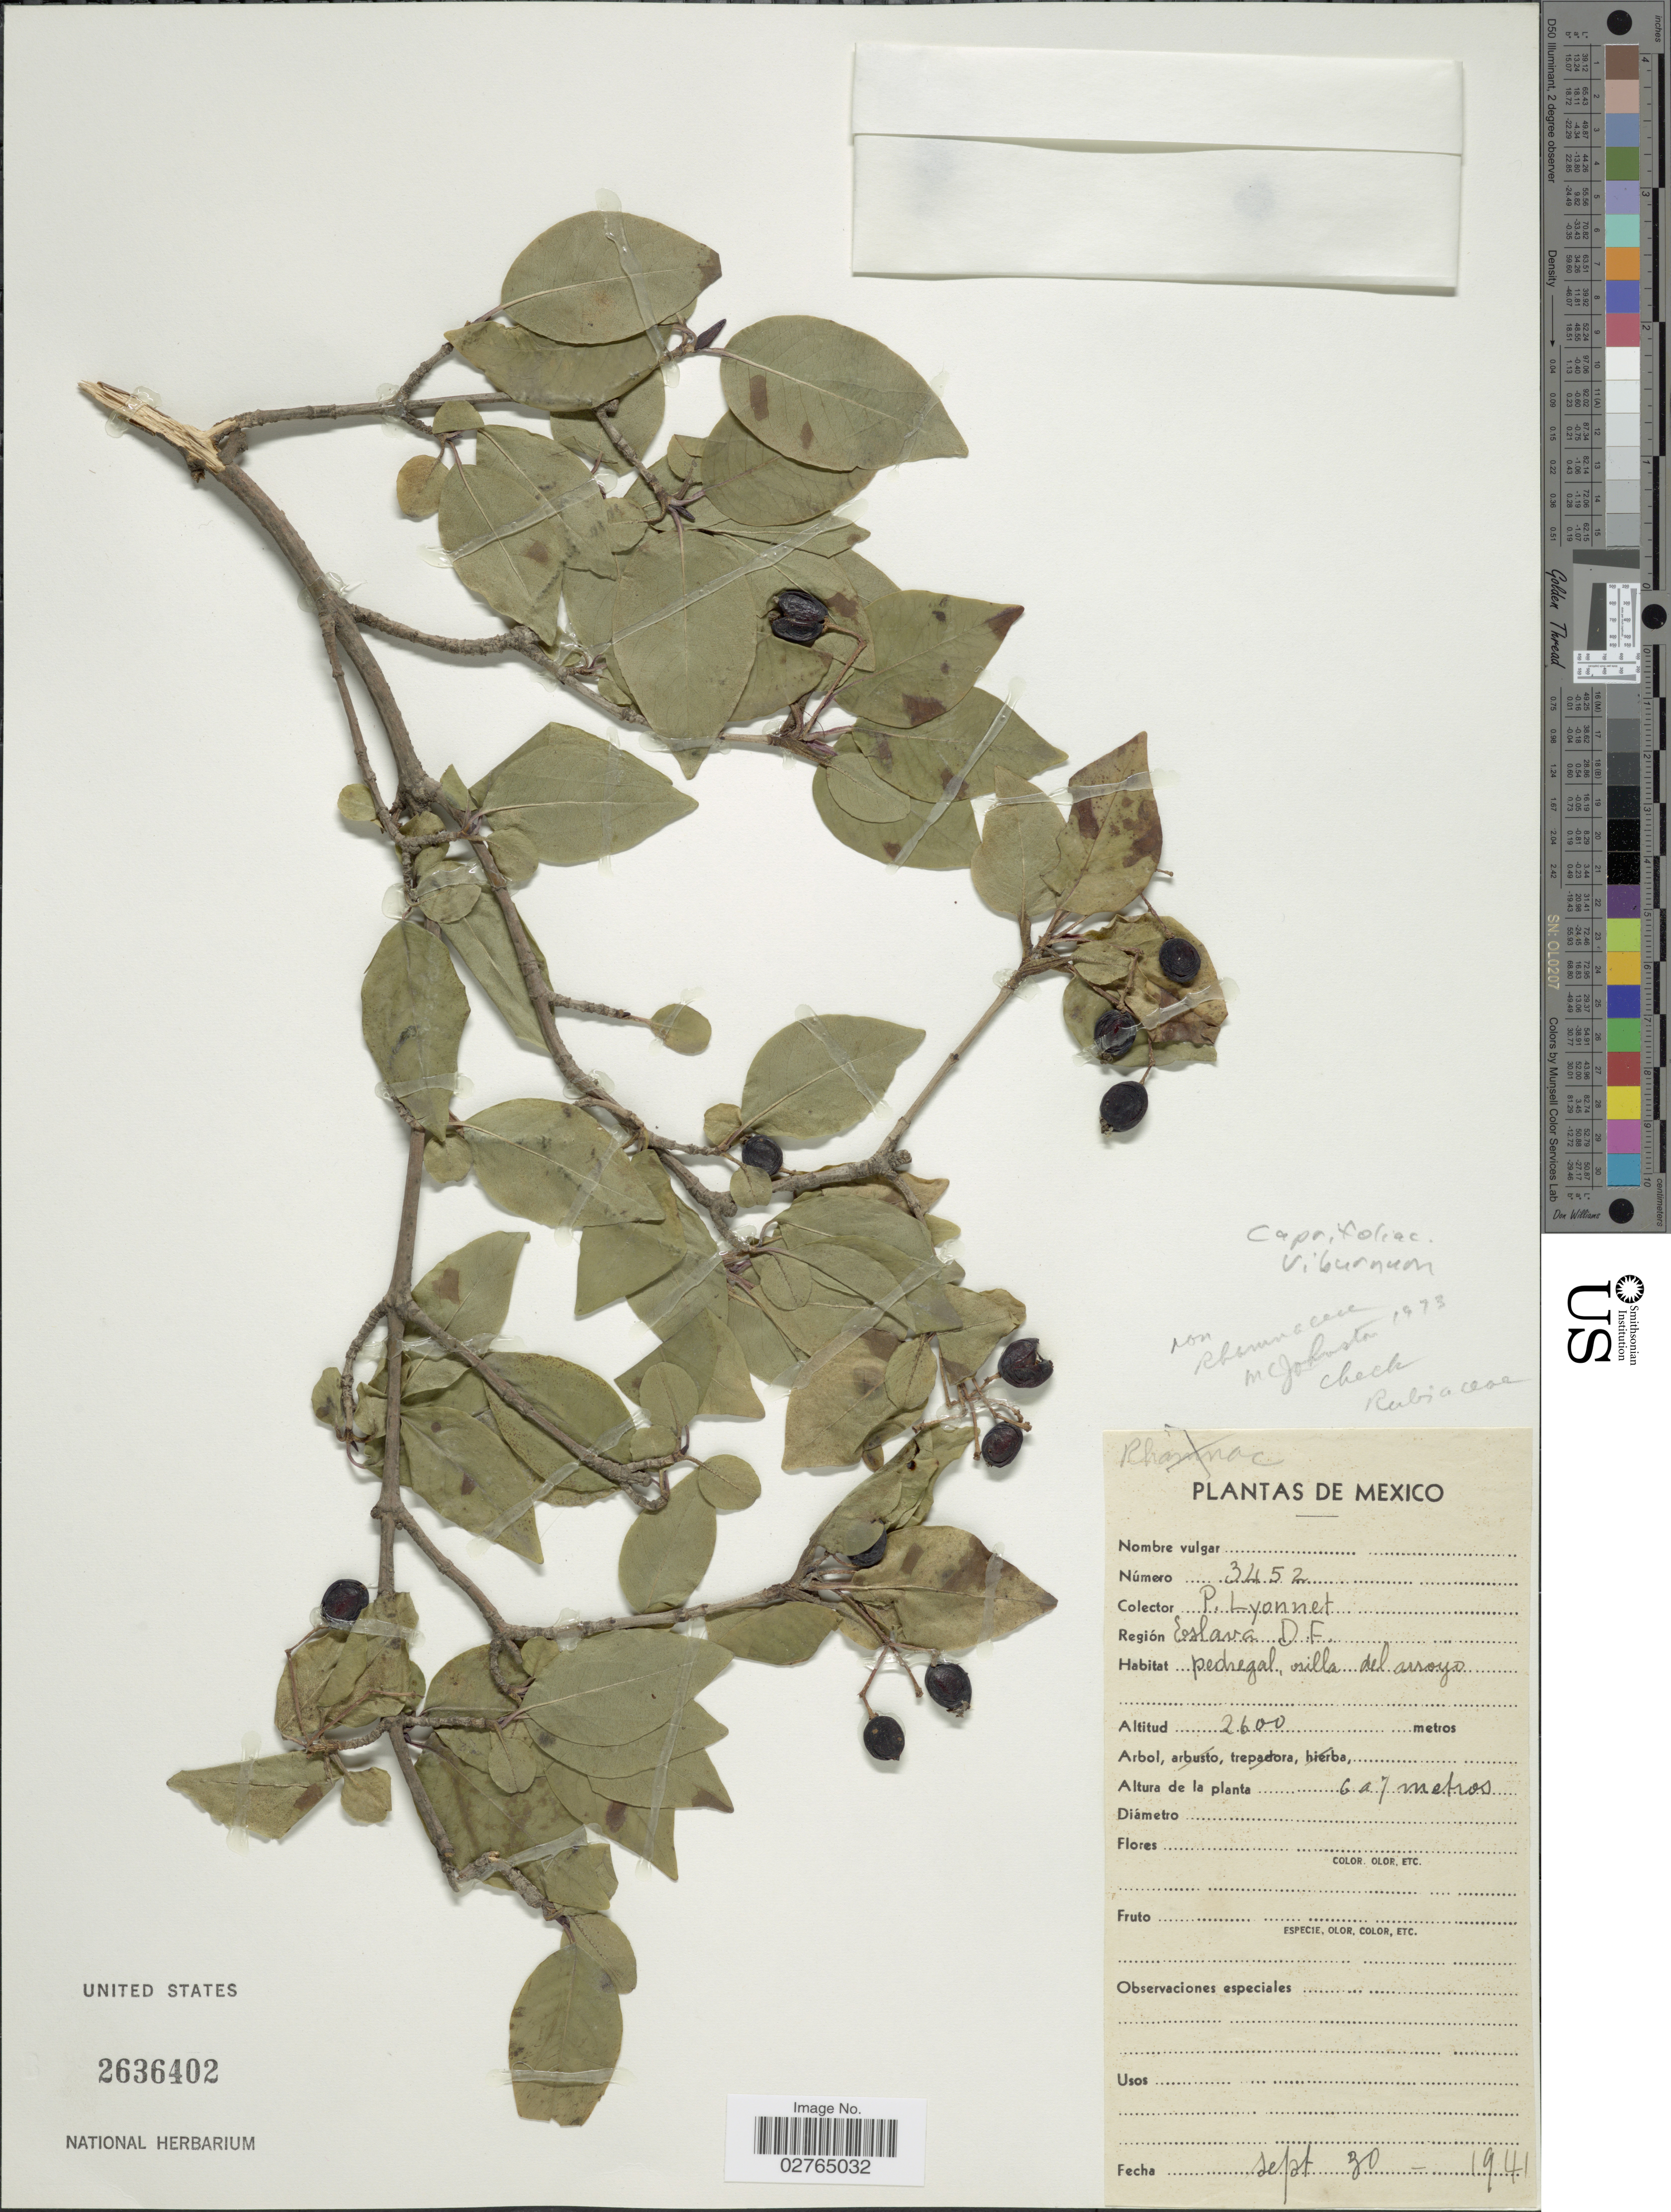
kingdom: Plantae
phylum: Tracheophyta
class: Magnoliopsida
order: Dipsacales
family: Viburnaceae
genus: Viburnum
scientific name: Viburnum sp.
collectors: P. Lyonnet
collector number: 3452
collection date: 1941-09-30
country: Mexico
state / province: Distrito Federal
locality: Región Eslava.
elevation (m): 2600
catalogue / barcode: US 2636402